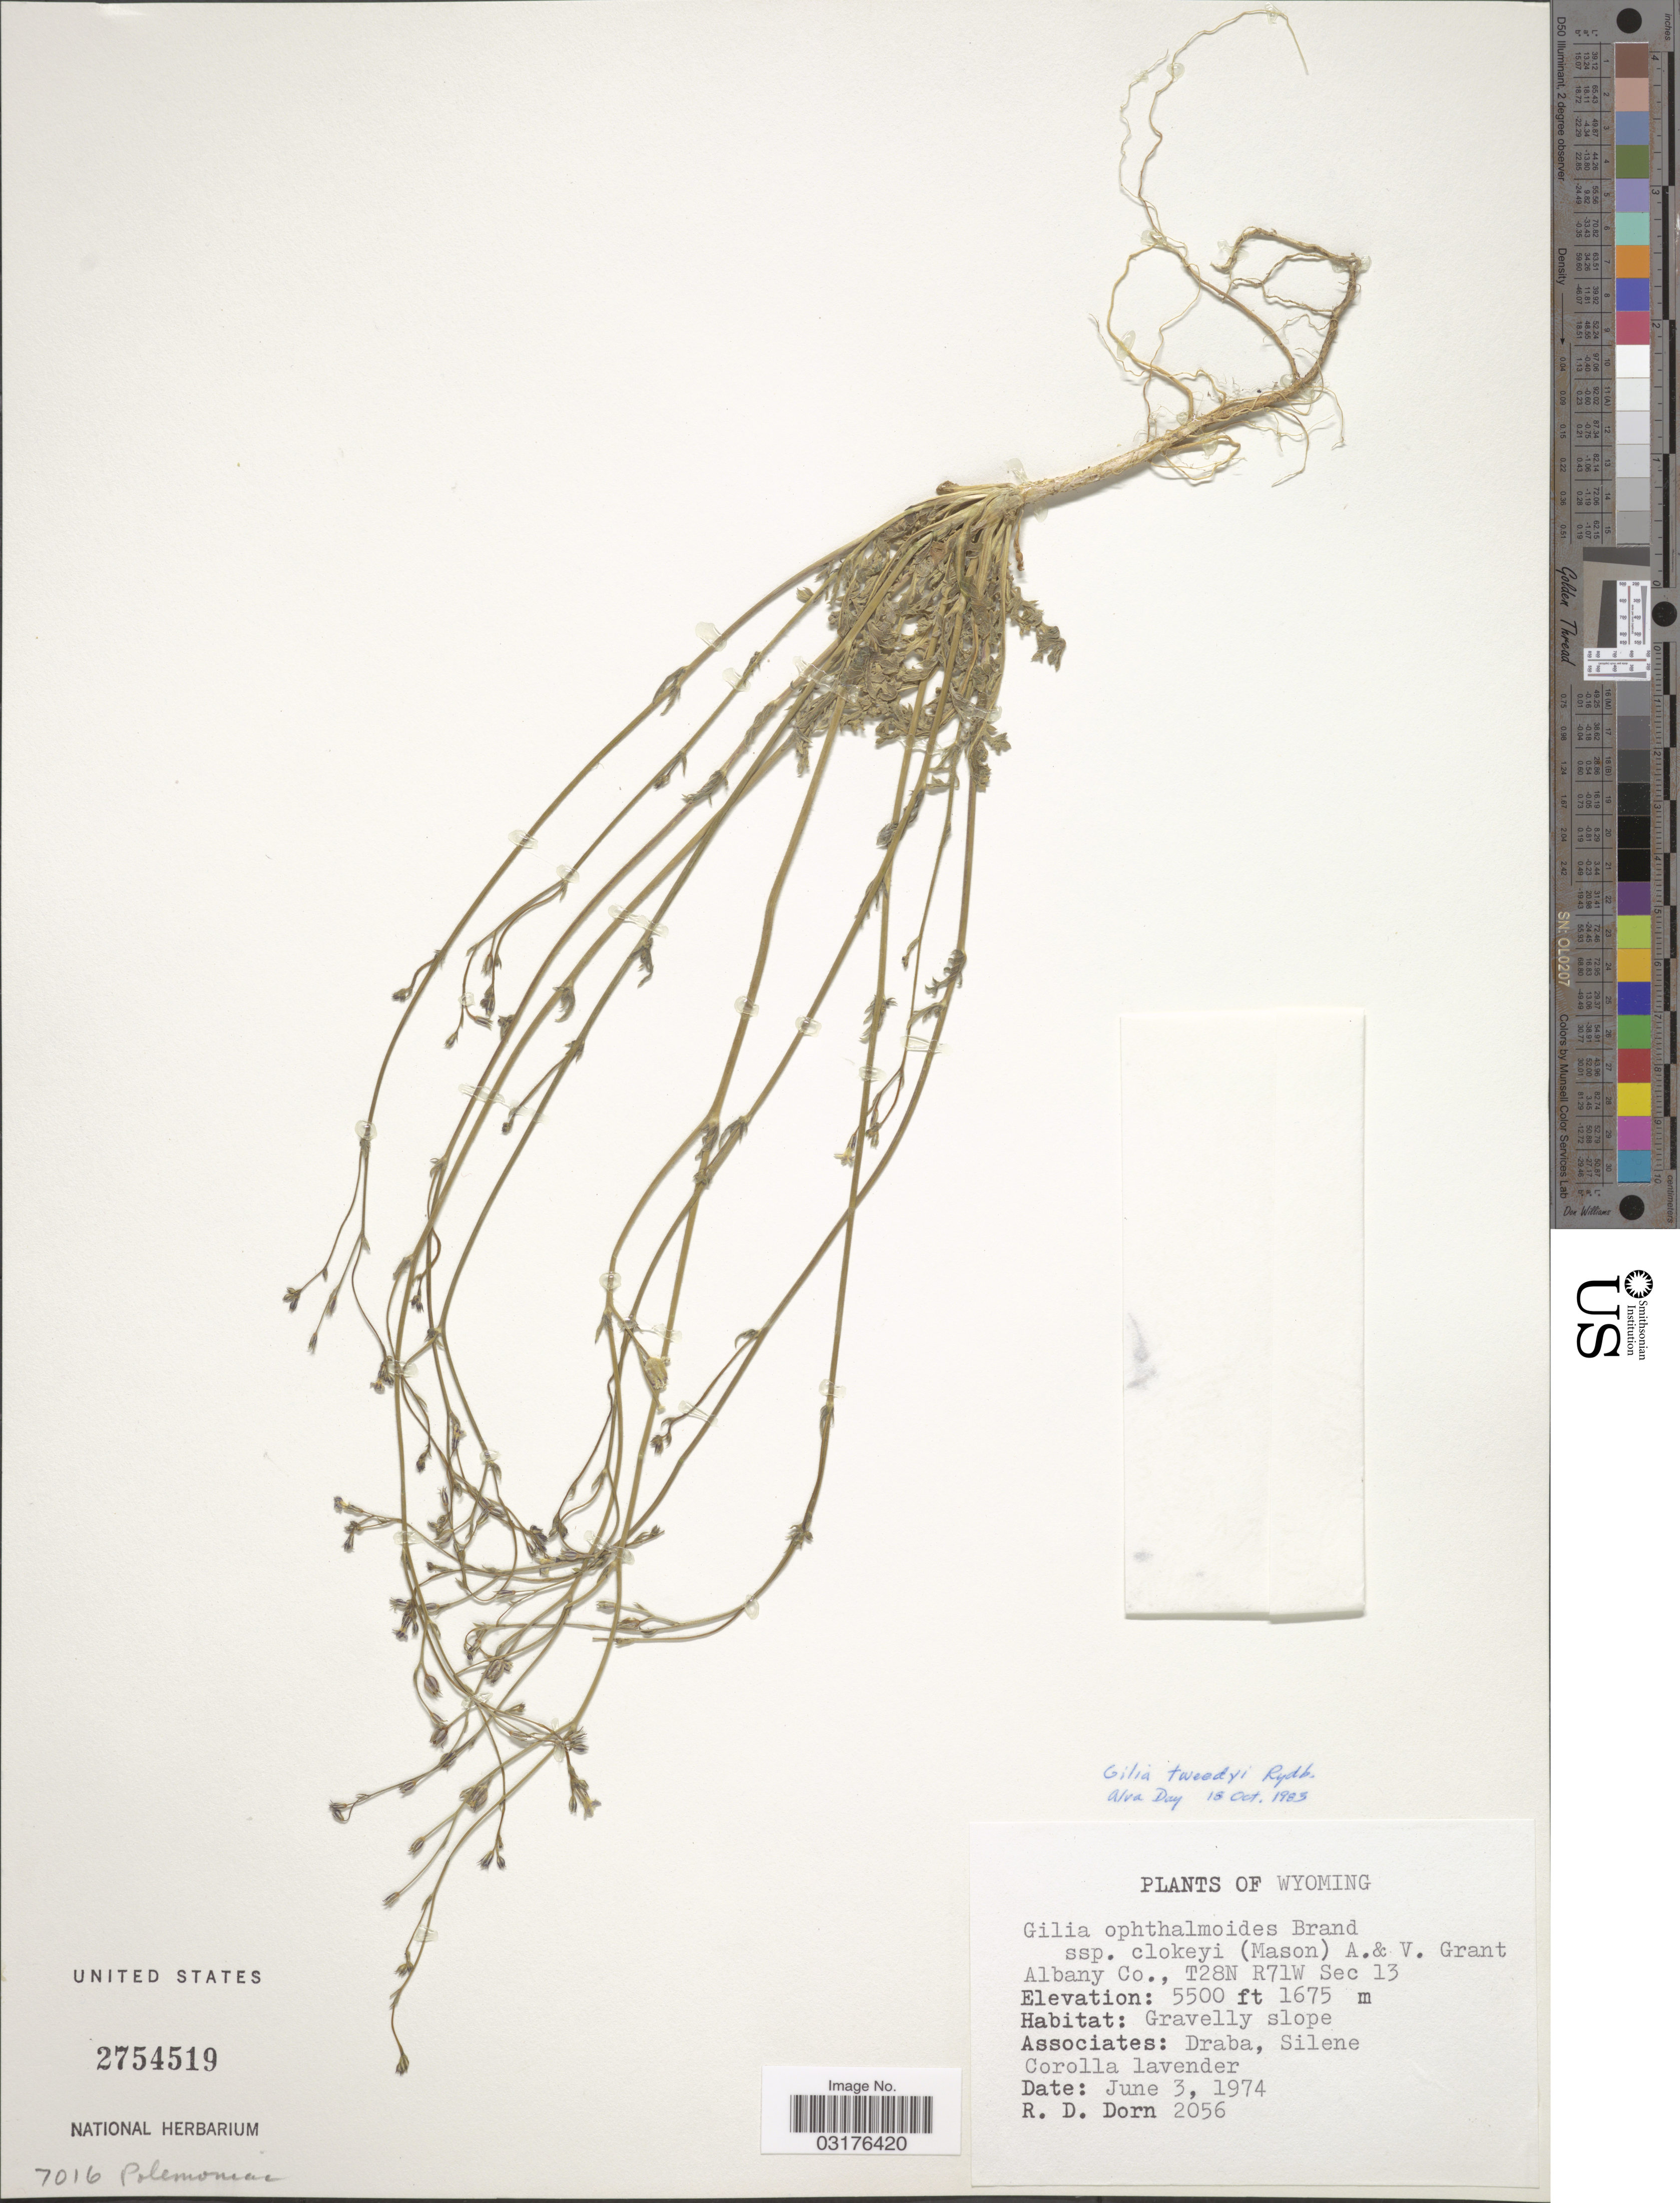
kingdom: Plantae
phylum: Tracheophyta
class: Magnoliopsida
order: Ericales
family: Polemoniaceae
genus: Gilia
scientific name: Gilia tweedyi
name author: Rydb.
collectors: R. D. Dorn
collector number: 2056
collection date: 1974-06-03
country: United States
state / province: Wyoming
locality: Albany Co., T28N R71W Sec 13.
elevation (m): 1676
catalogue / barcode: US 2754519